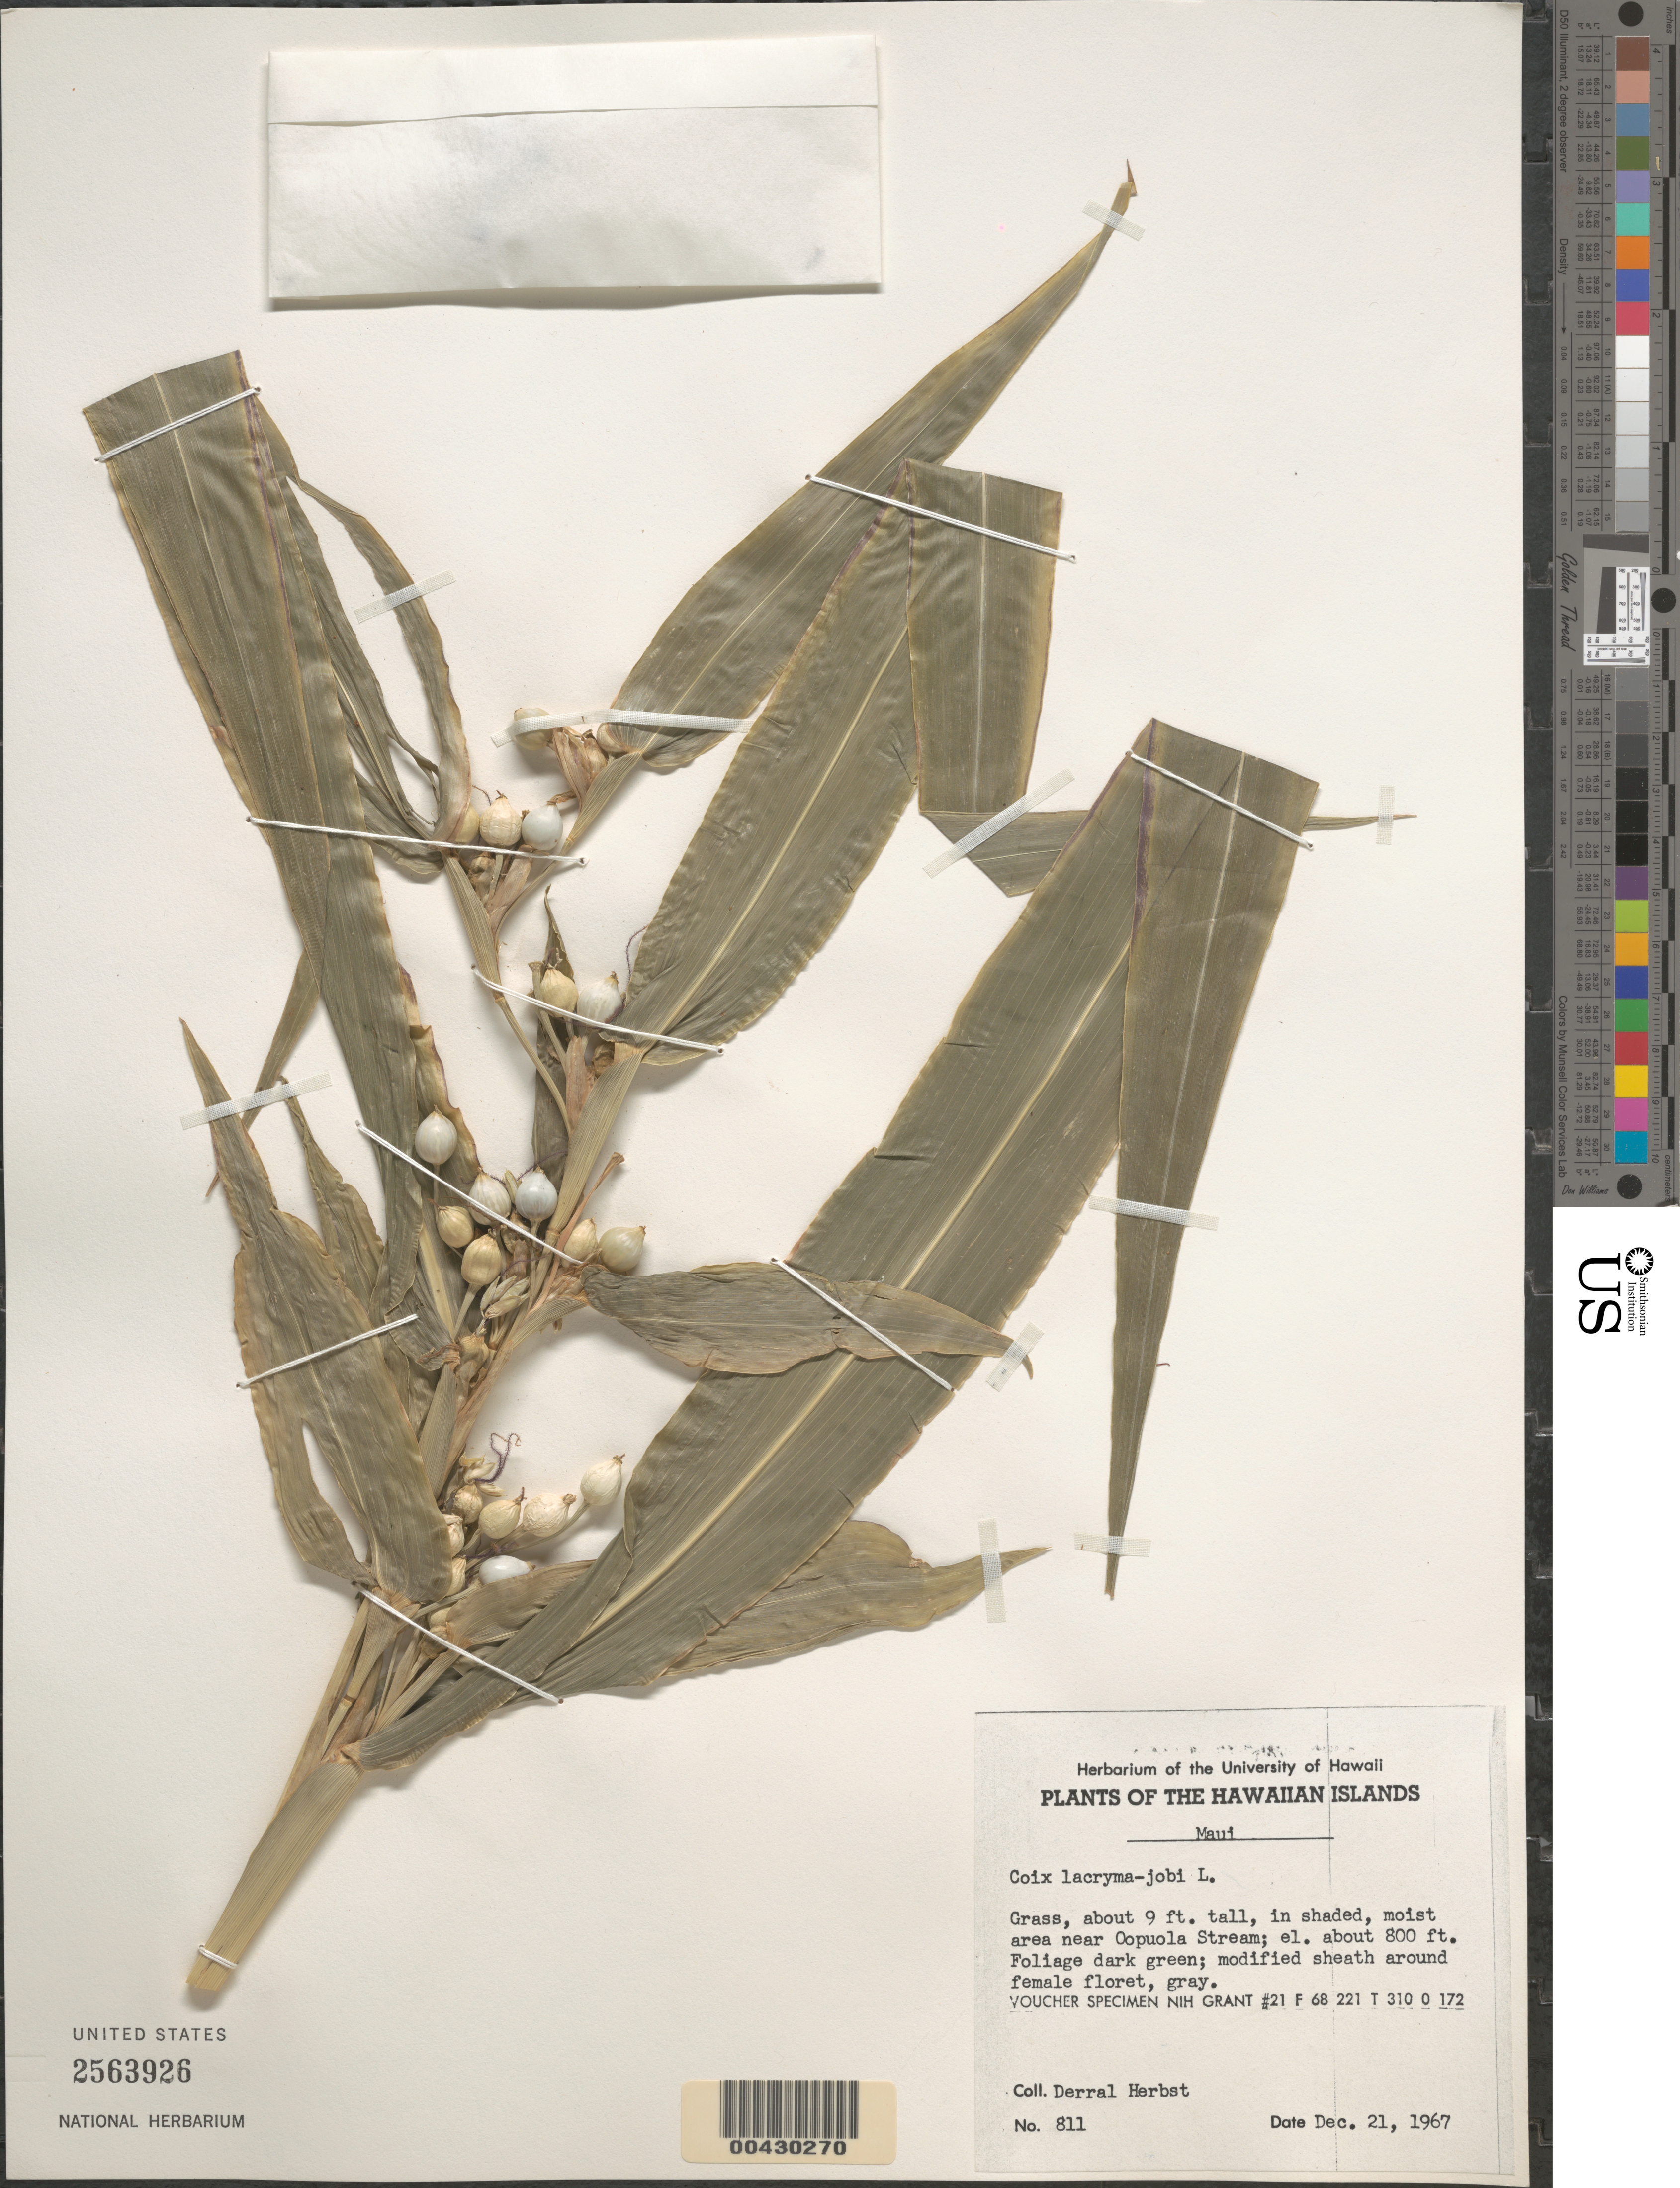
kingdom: Plantae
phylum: Tracheophyta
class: Liliopsida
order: Poales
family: Poaceae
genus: Coix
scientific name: Coix lacryma-jobi var. lacryma-jobi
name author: L.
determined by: Faccenda, K.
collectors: D. R. Herbst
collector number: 811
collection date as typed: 21 Dec 1967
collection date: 1967-12-21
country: United States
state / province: Hawaii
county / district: Maui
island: Maui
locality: in area near Oopuola Stream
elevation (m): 244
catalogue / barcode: US 430270